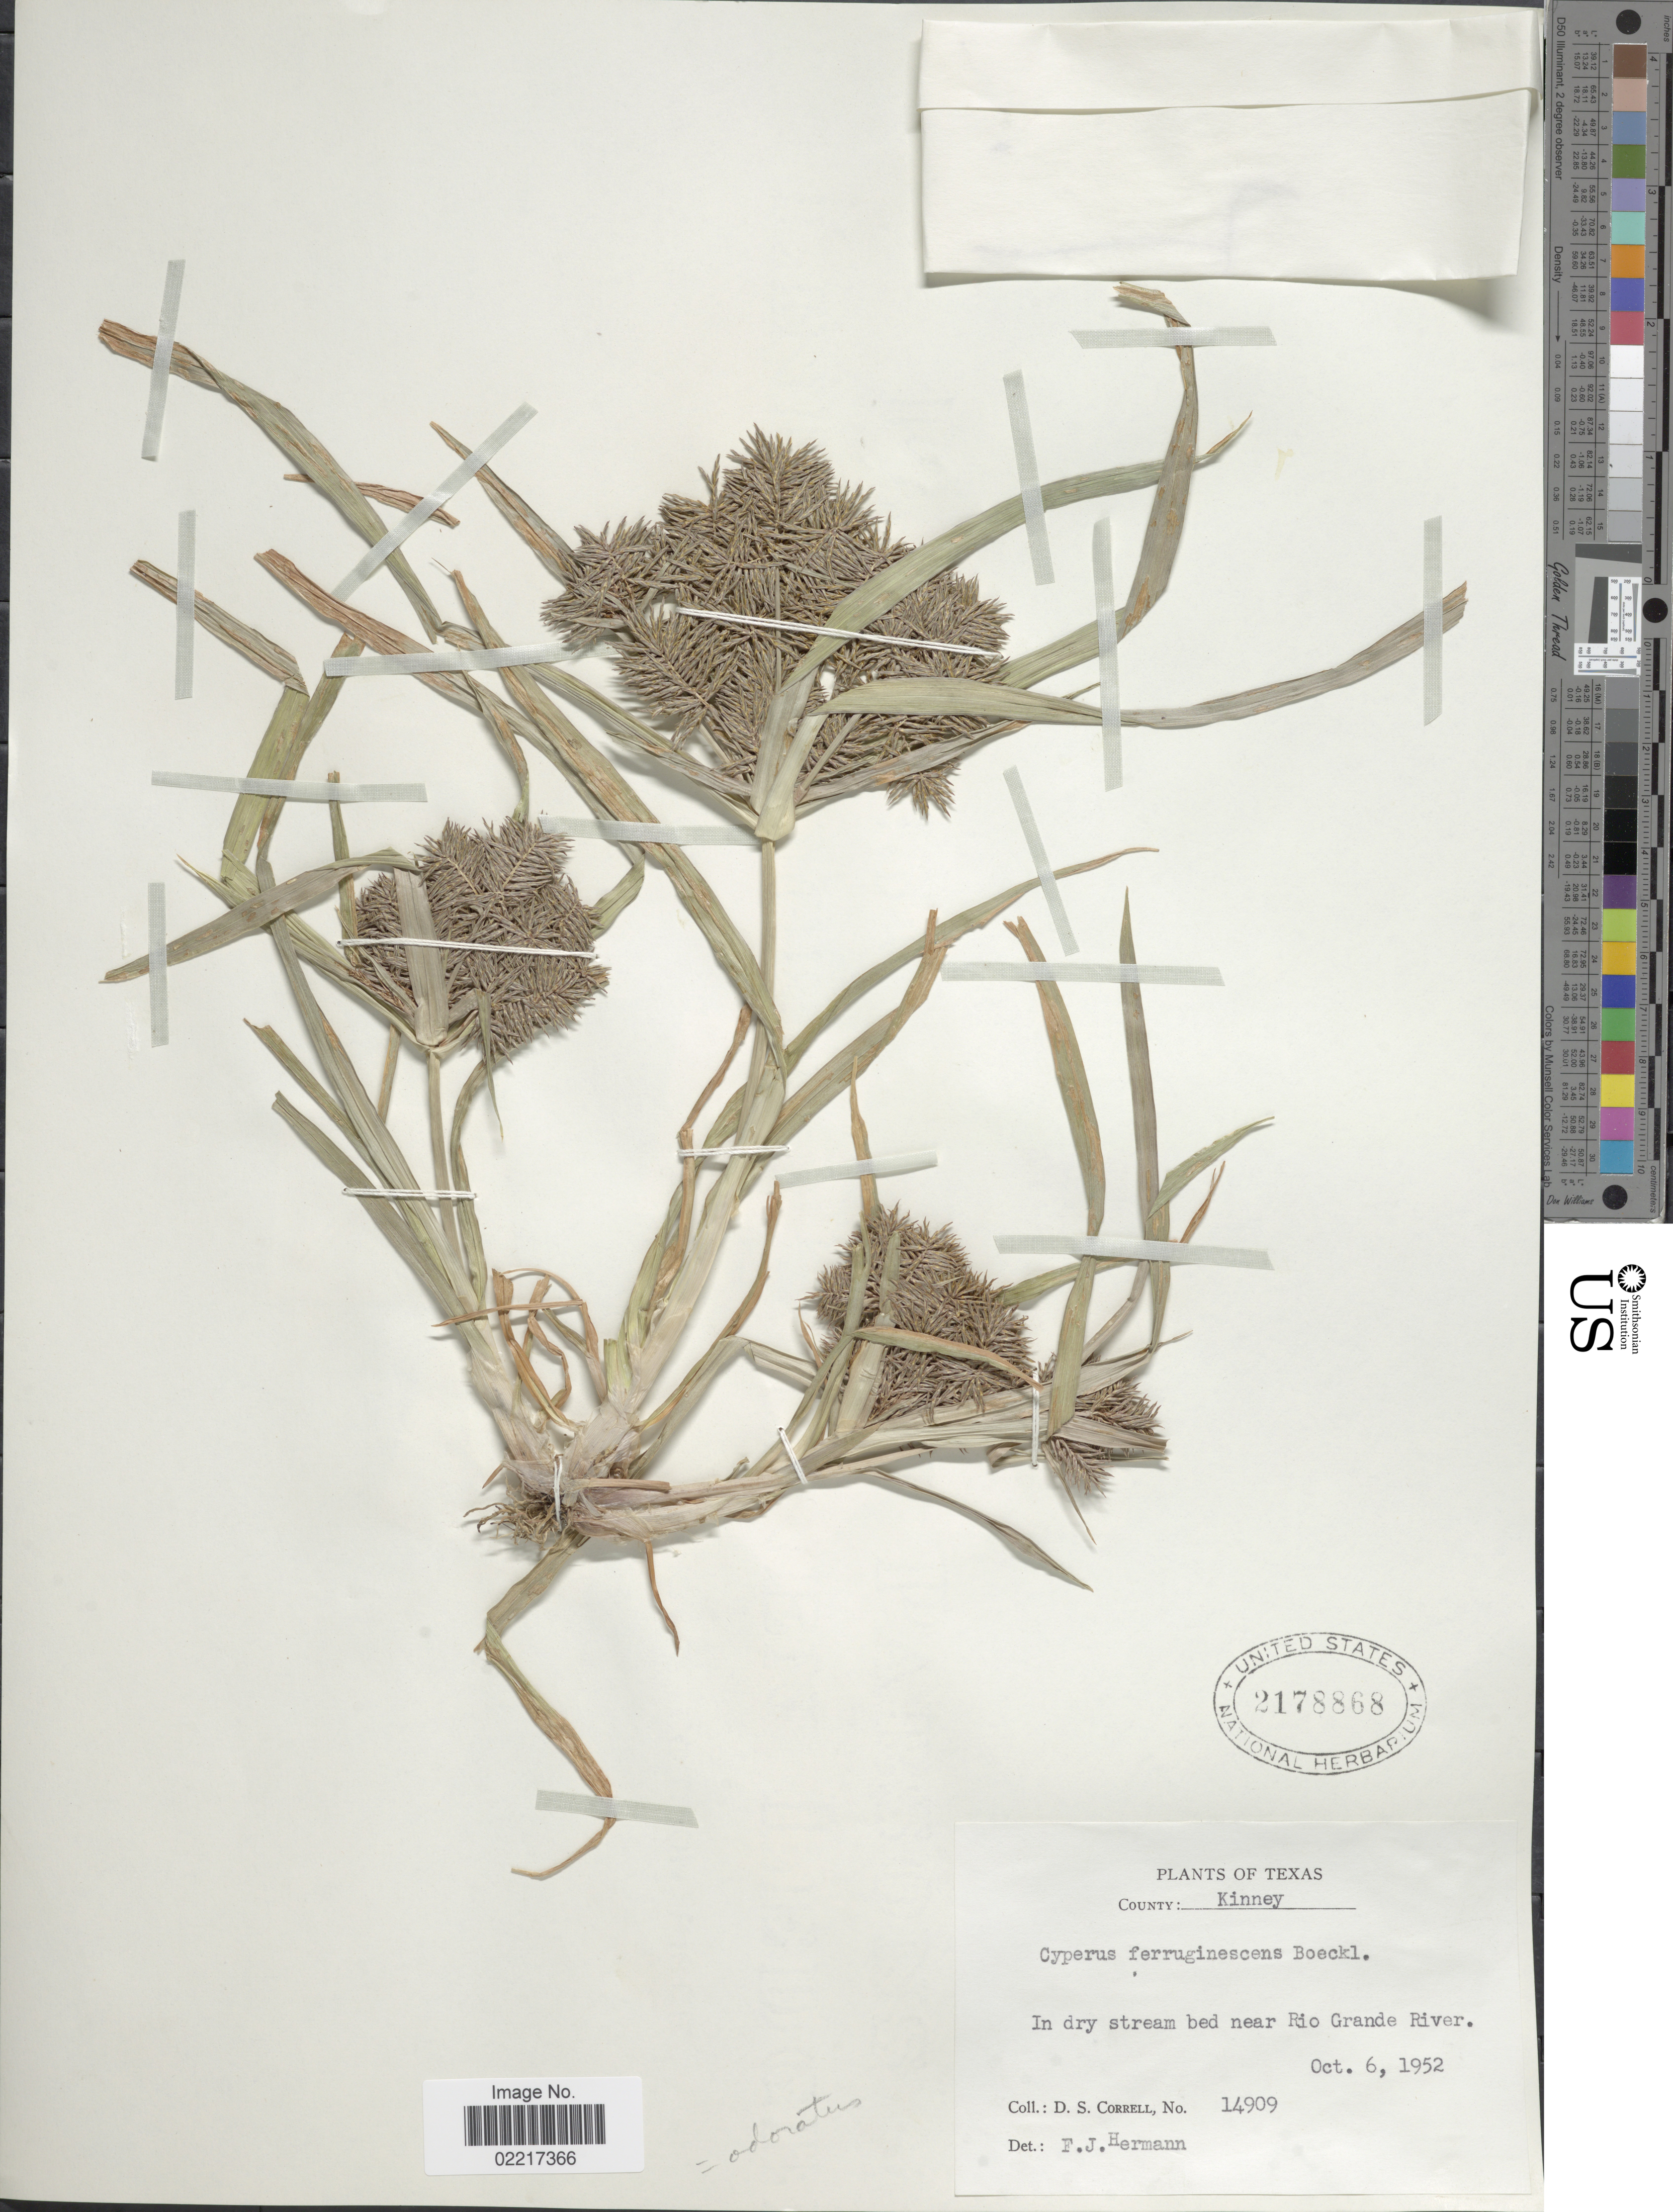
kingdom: Plantae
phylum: Tracheophyta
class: Liliopsida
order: Poales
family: Cyperaceae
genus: Cyperus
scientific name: Cyperus odoratus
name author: L.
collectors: D. S. Correll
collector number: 14909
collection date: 1952-10-06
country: United States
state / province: Texas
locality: County: Kinney, In dry stream bed near Rio Grande River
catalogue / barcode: US 2178868